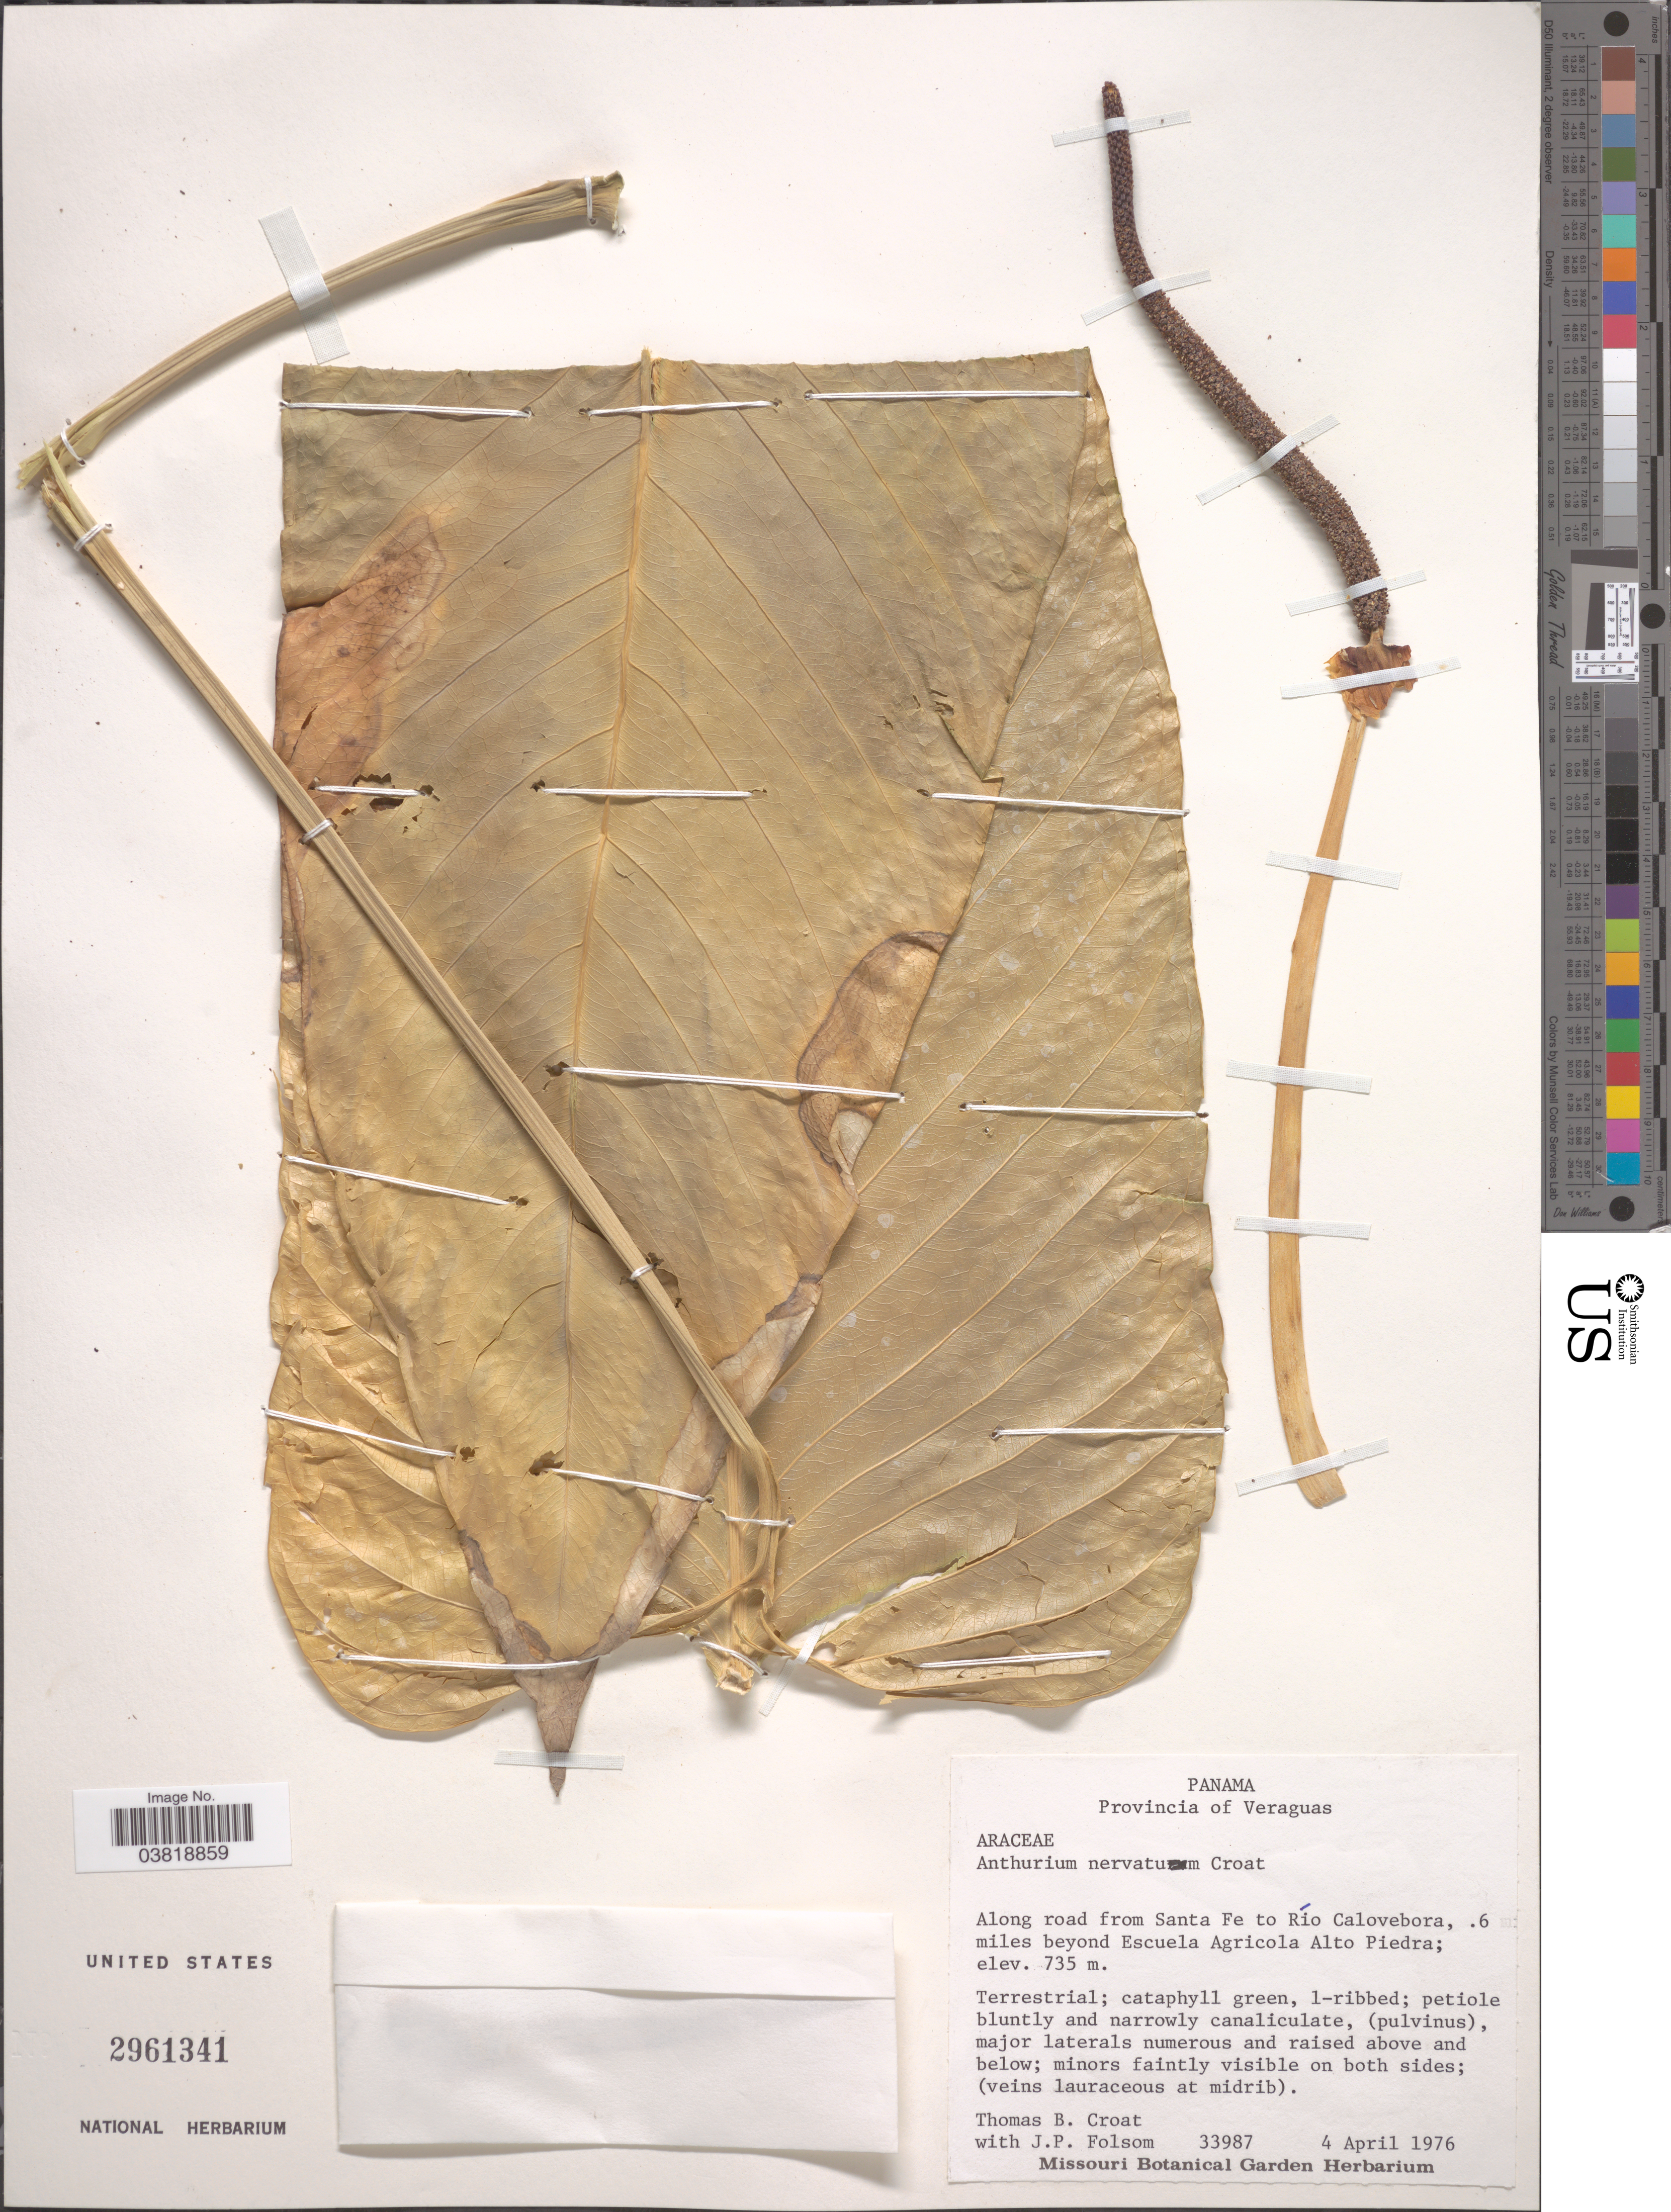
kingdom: Plantae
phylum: Tracheophyta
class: Liliopsida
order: Alismatales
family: Araceae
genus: Anthurium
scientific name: Anthurium nervaturum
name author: Croat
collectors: T. B. Croat & J. P. Folsom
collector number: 33987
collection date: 1976-04-04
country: Panama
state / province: Veraguas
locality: Along road from Santa Fe to Río Calovebora, .6 miles beyond Escuela Agricola Alto Piedra.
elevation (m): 735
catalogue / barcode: US 2961341